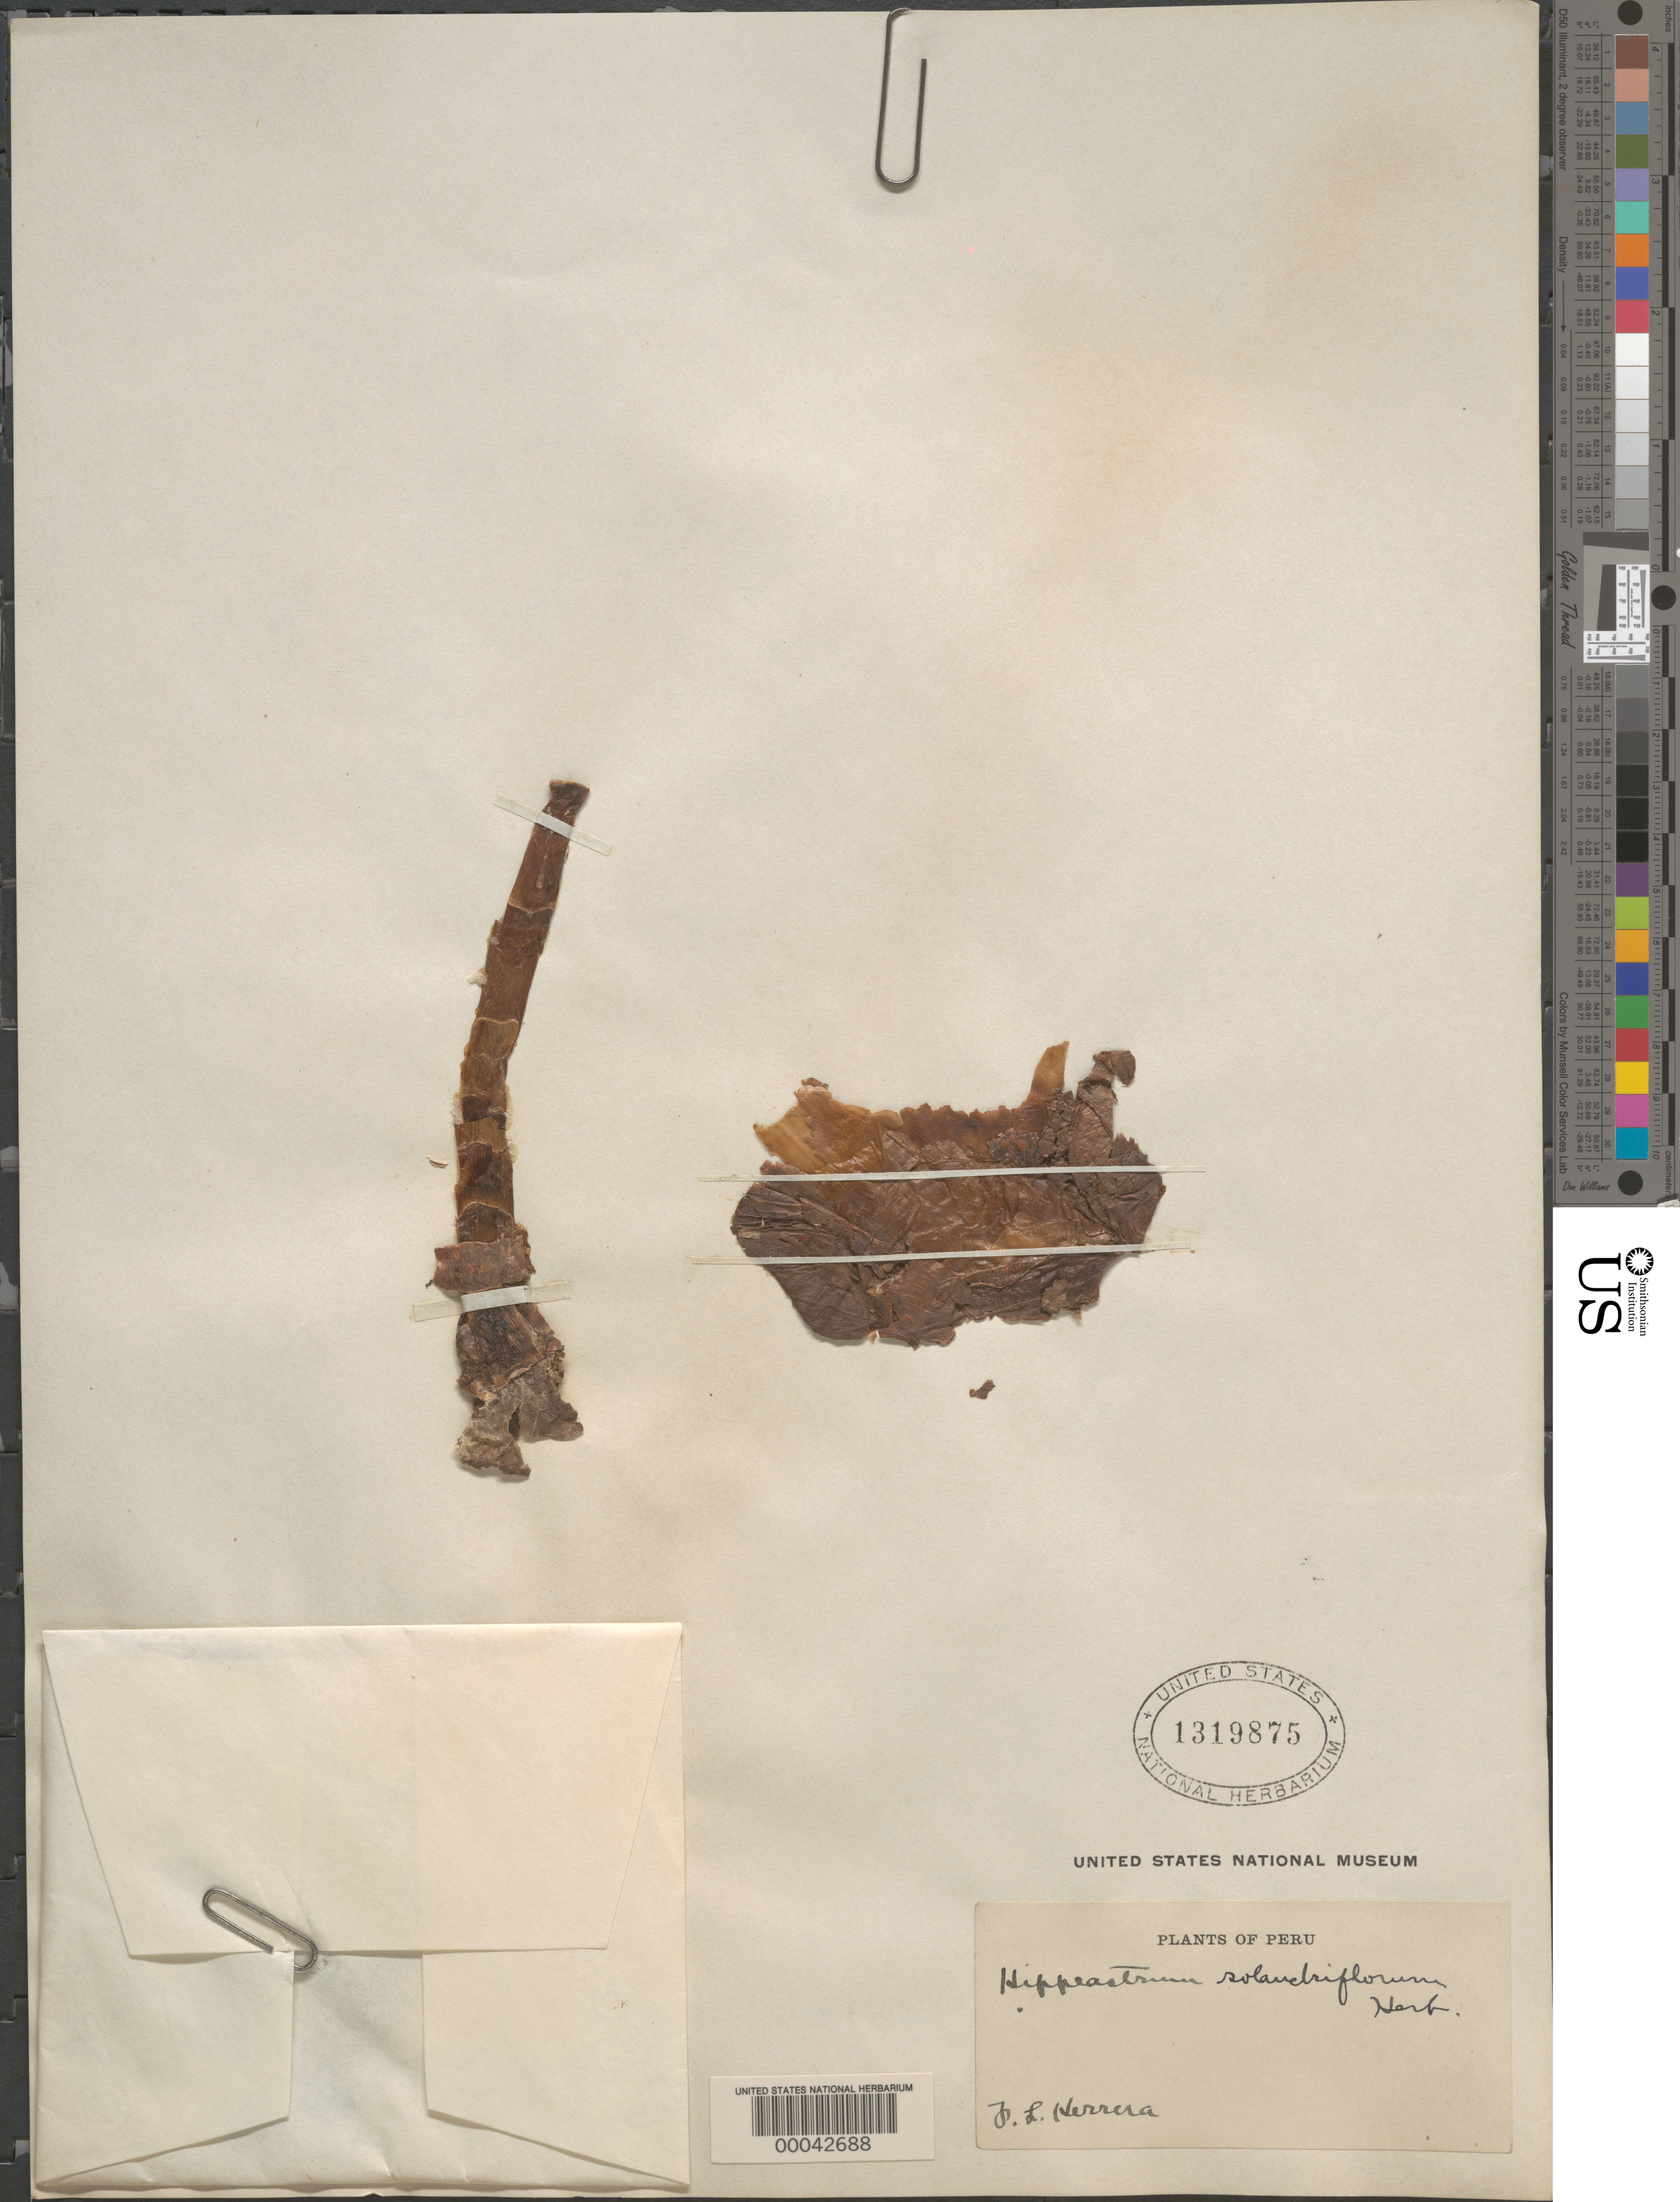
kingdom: Plantae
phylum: Tracheophyta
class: Liliopsida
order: Asparagales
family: Amaryllidaceae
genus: Hippeastrum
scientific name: Hippeastrum solandriflorum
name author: (Lindl.) Herb.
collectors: P. L. Herrera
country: Peru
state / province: San Martín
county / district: Mariscal Cáceres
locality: Rio Huallaga, margen Derecha del; Balsa Probana; dtto. Tocache Nuevo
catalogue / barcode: US 1319875